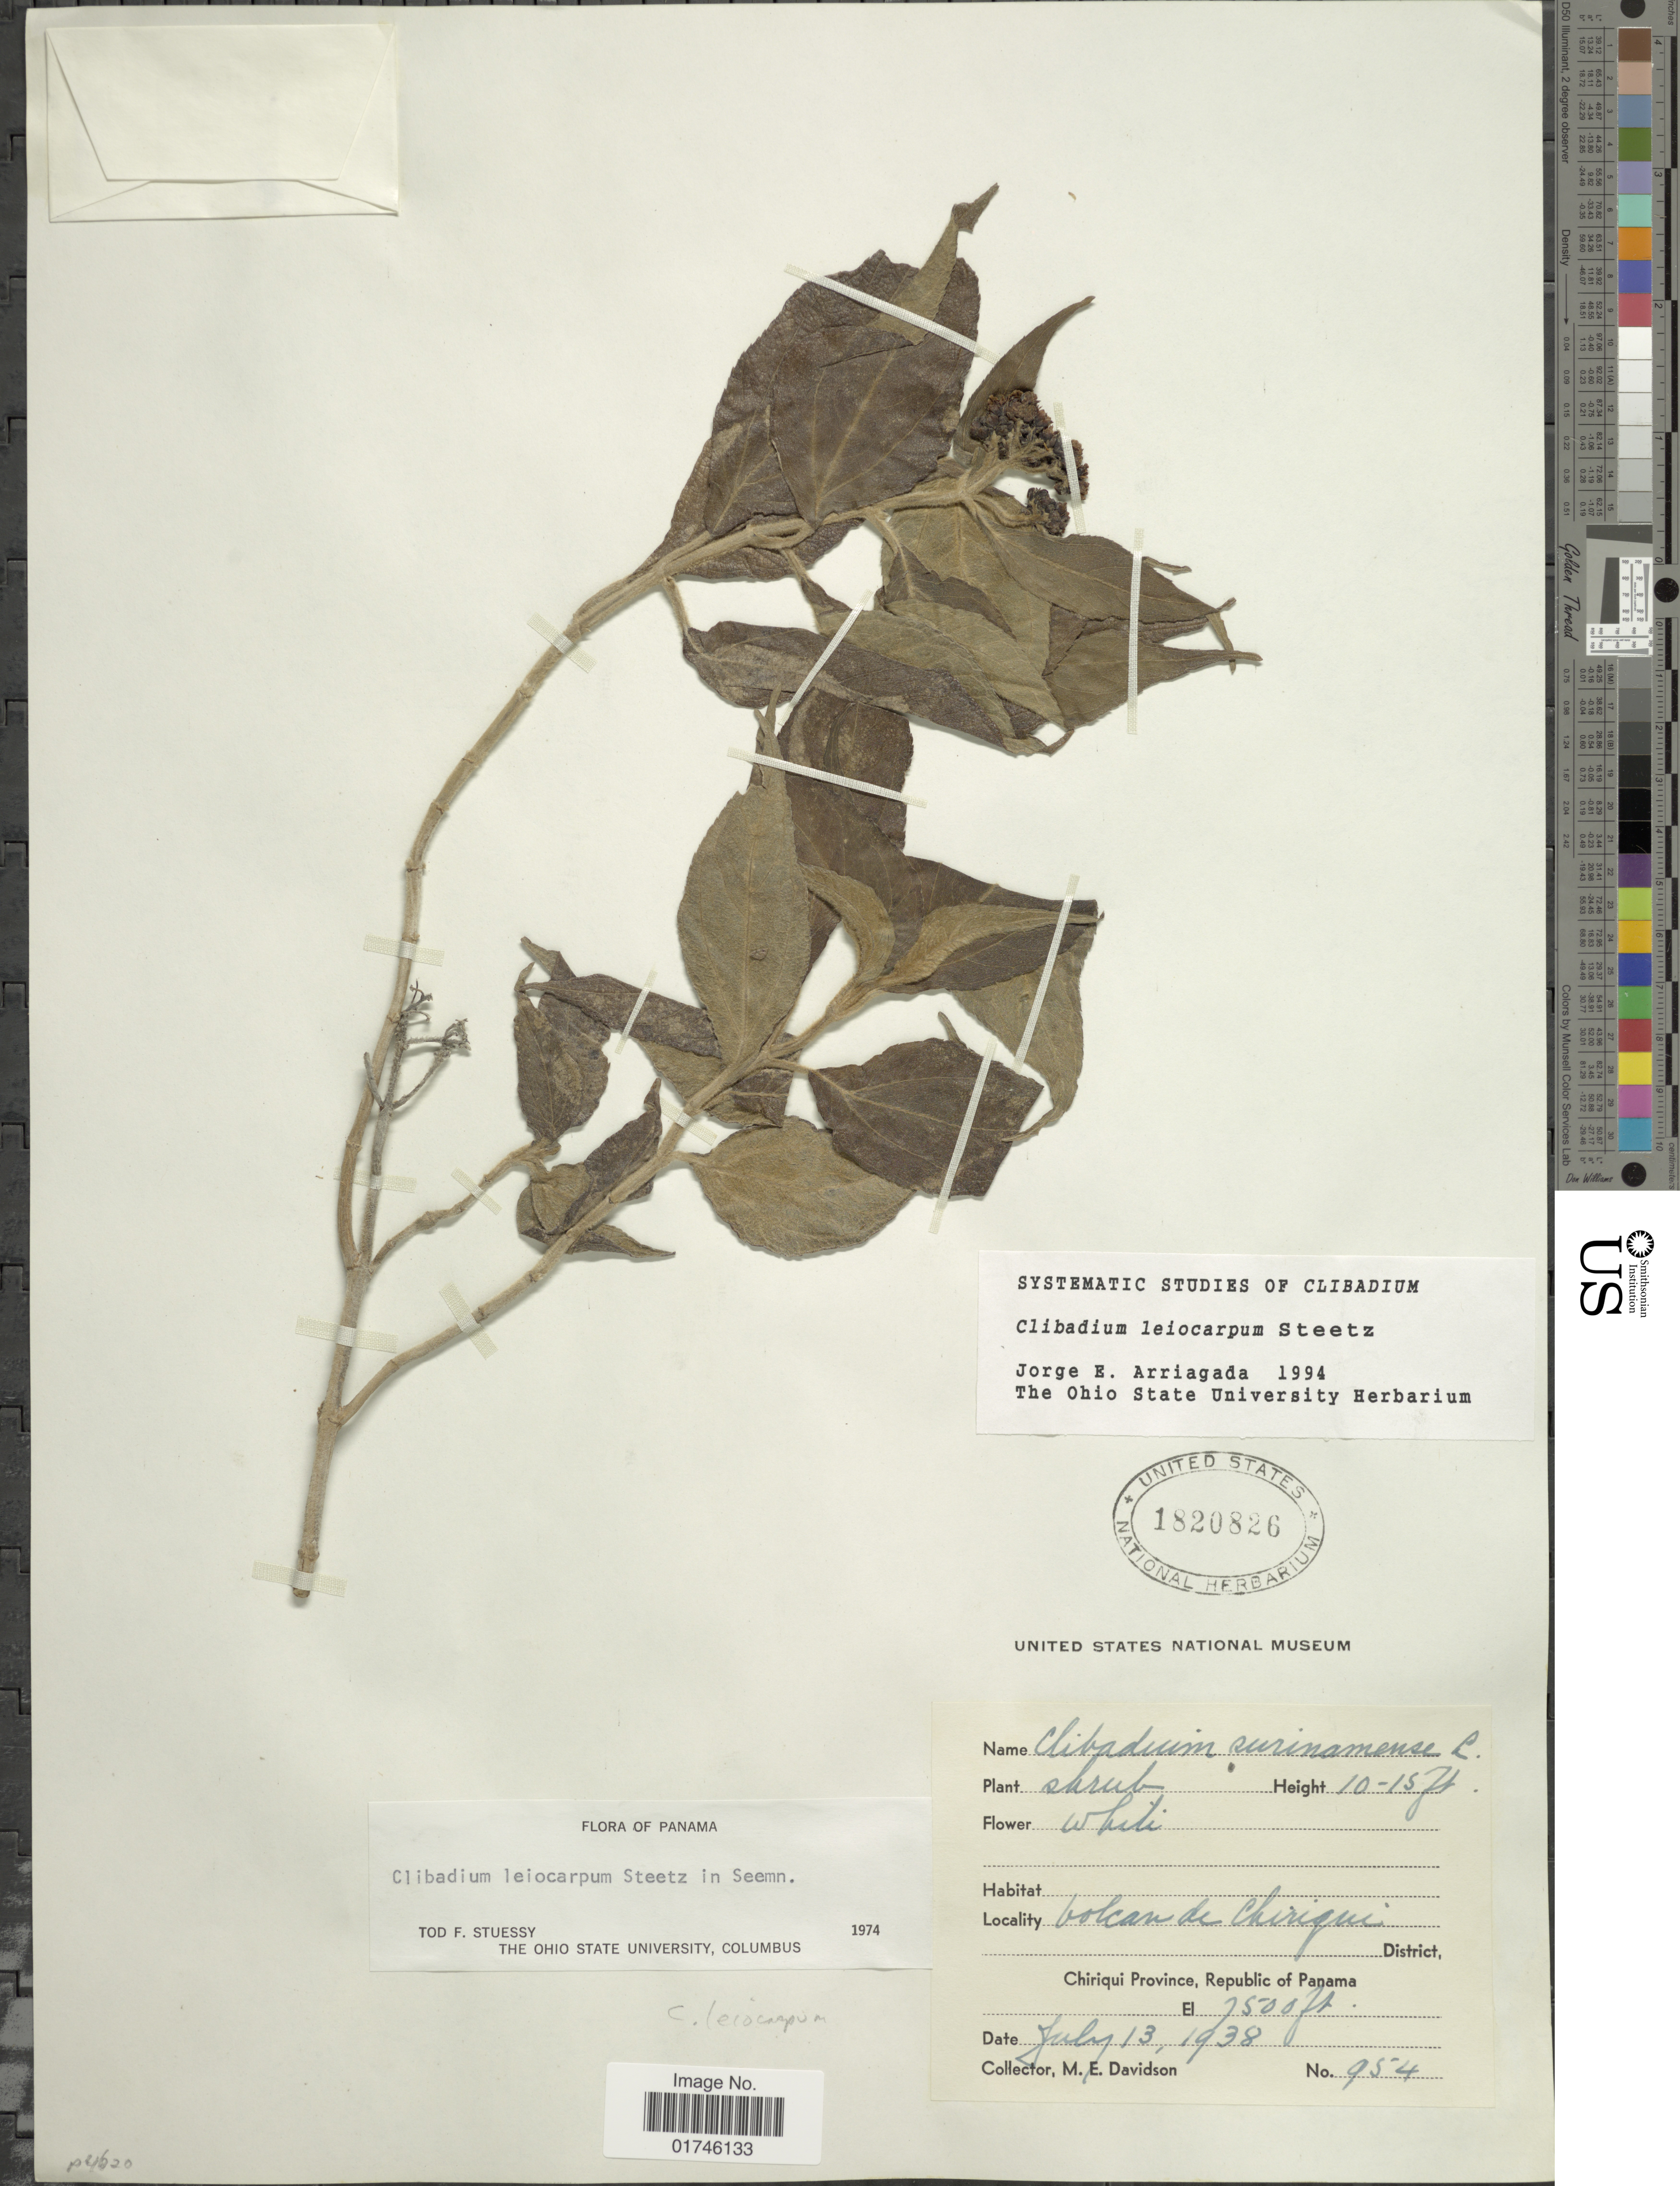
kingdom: Plantae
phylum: Tracheophyta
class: Magnoliopsida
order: Asterales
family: Asteraceae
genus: Clibadium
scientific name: Clibadium leiocarpum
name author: Steetz in Seem.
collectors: M. E. Davidson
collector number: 954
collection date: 1938-07-13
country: Panama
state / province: Chiriqui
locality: Volcan de Chiriqui.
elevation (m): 2286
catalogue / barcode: US 1820826